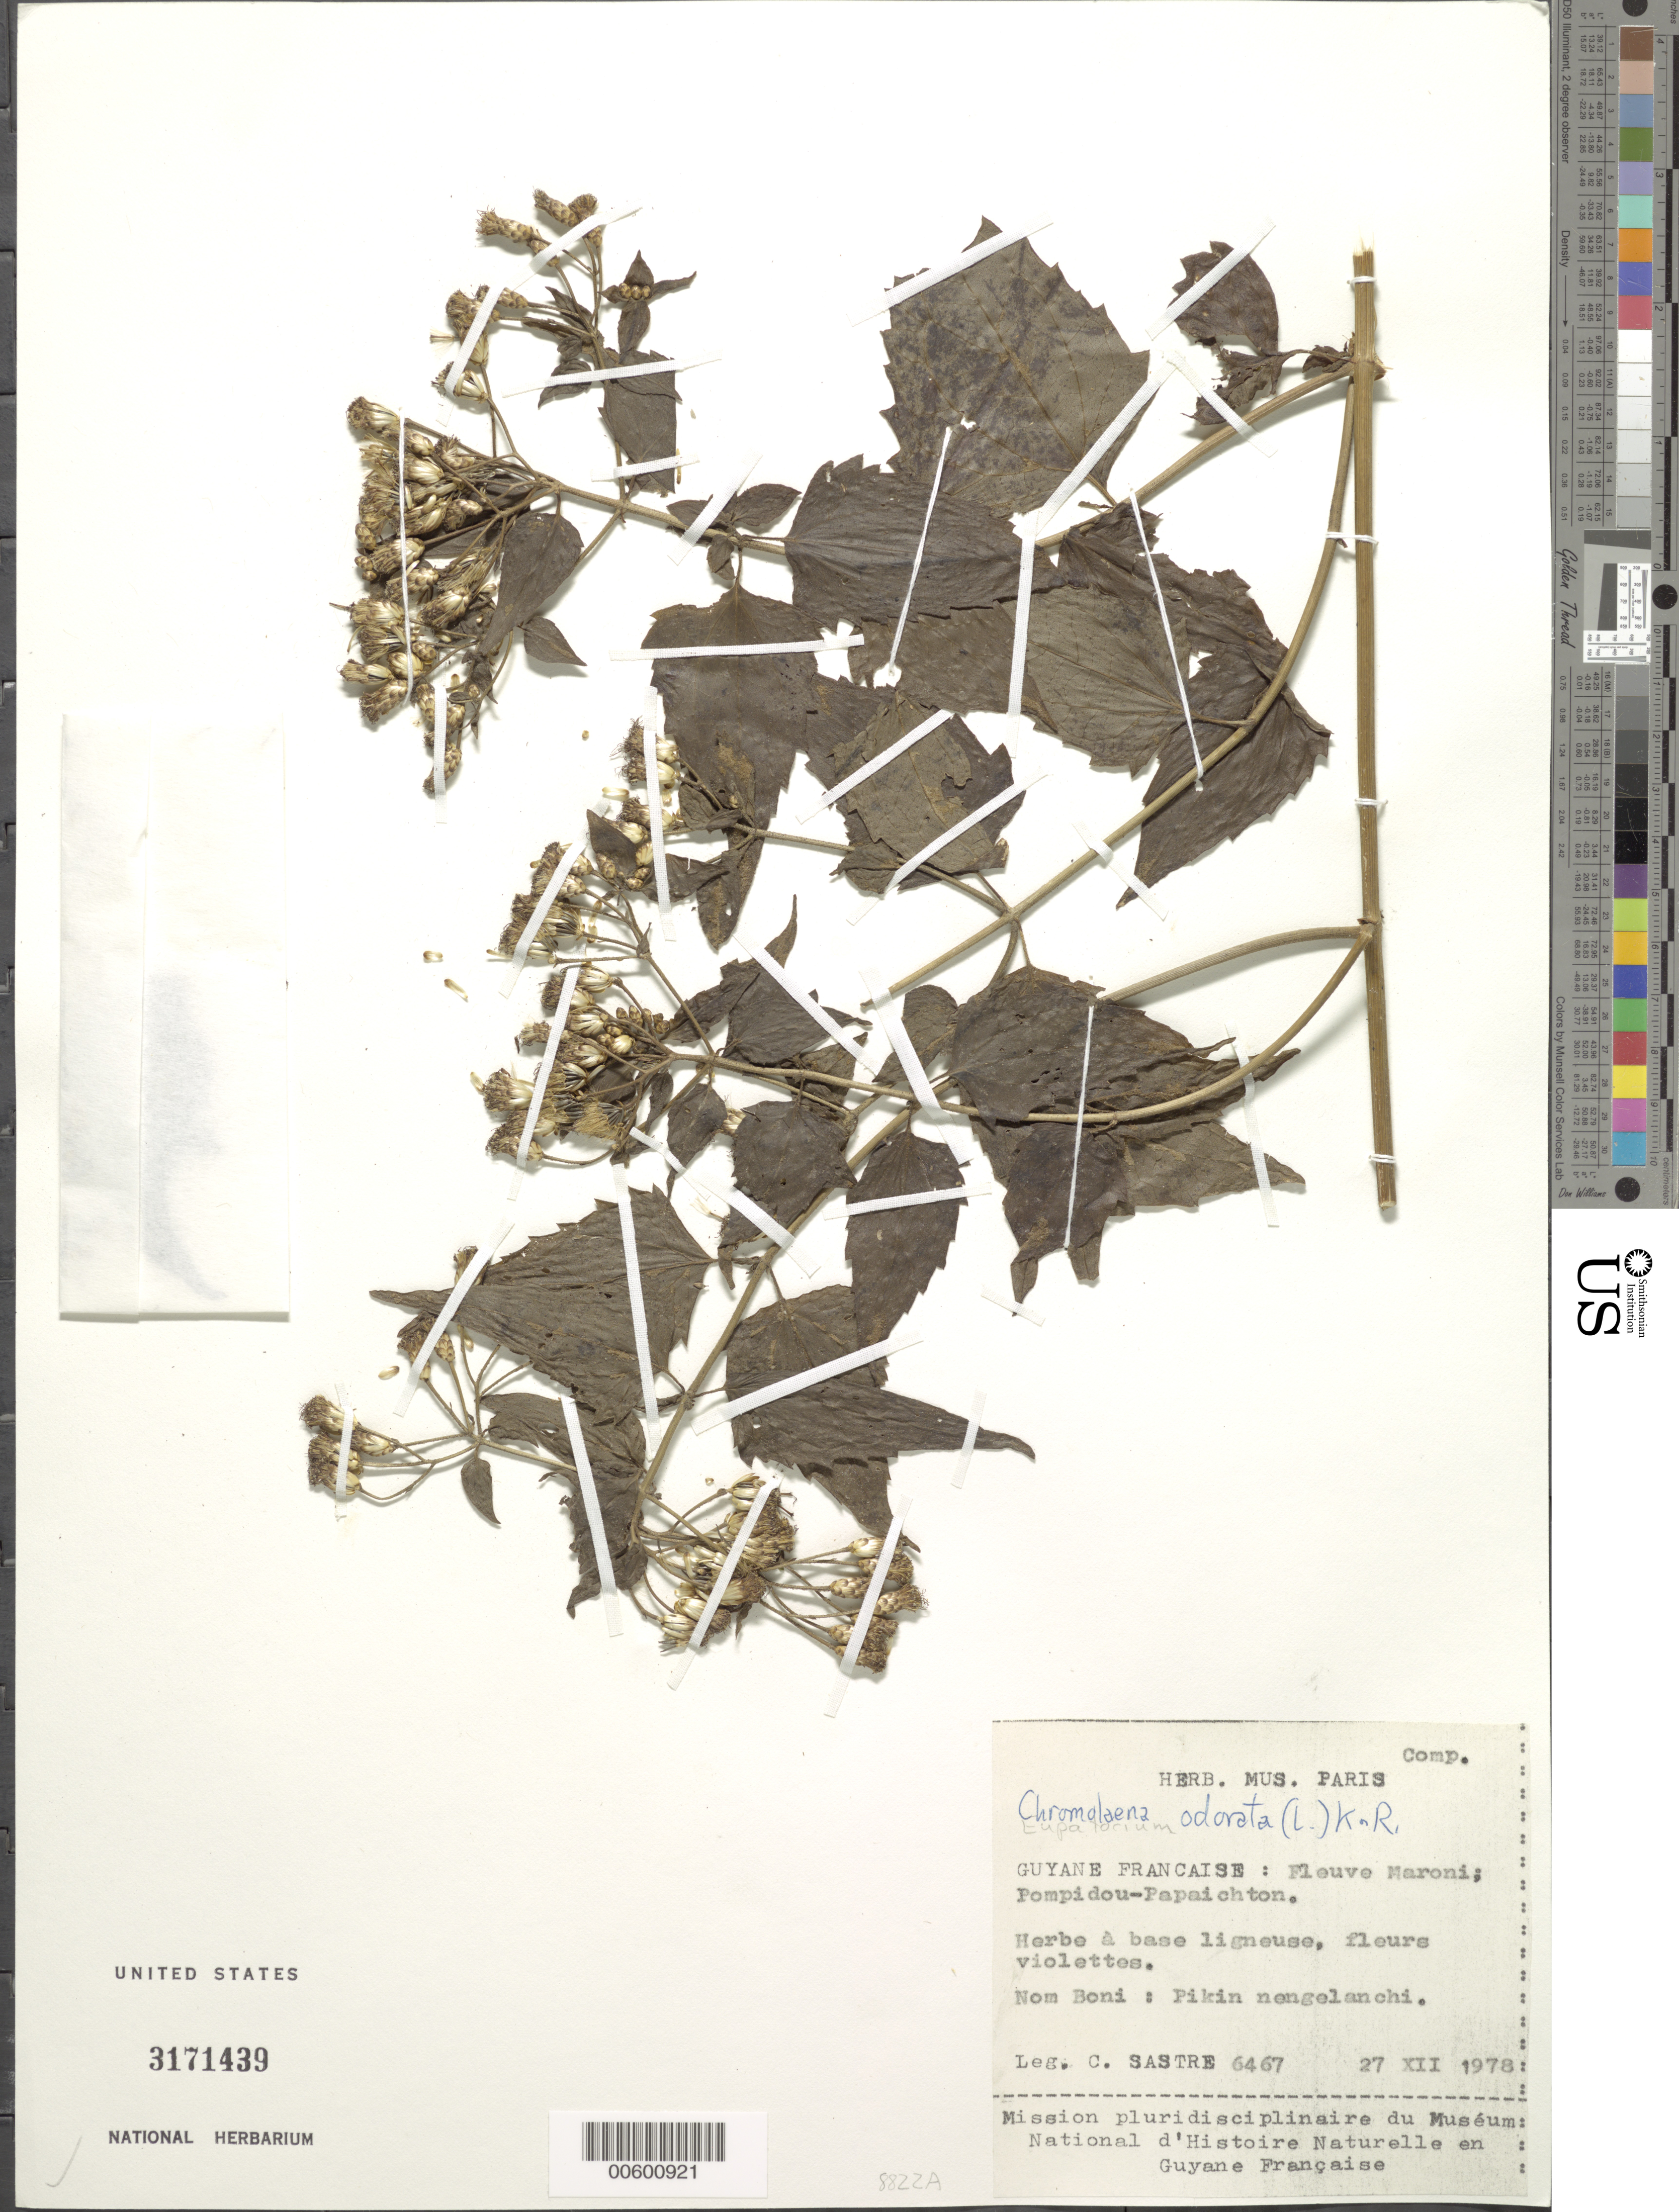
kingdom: Plantae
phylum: Tracheophyta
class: Magnoliopsida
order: Asterales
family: Asteraceae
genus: Chromolaena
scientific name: Chromolaena laevigata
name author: (Lam.) R.M. King & H. Rob.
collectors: C. H. L. Sastre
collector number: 6467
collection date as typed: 27-Dec-78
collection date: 1978-12-27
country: French Guiana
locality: Maroni R., Pompidou-Papaichton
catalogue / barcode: US 3171439